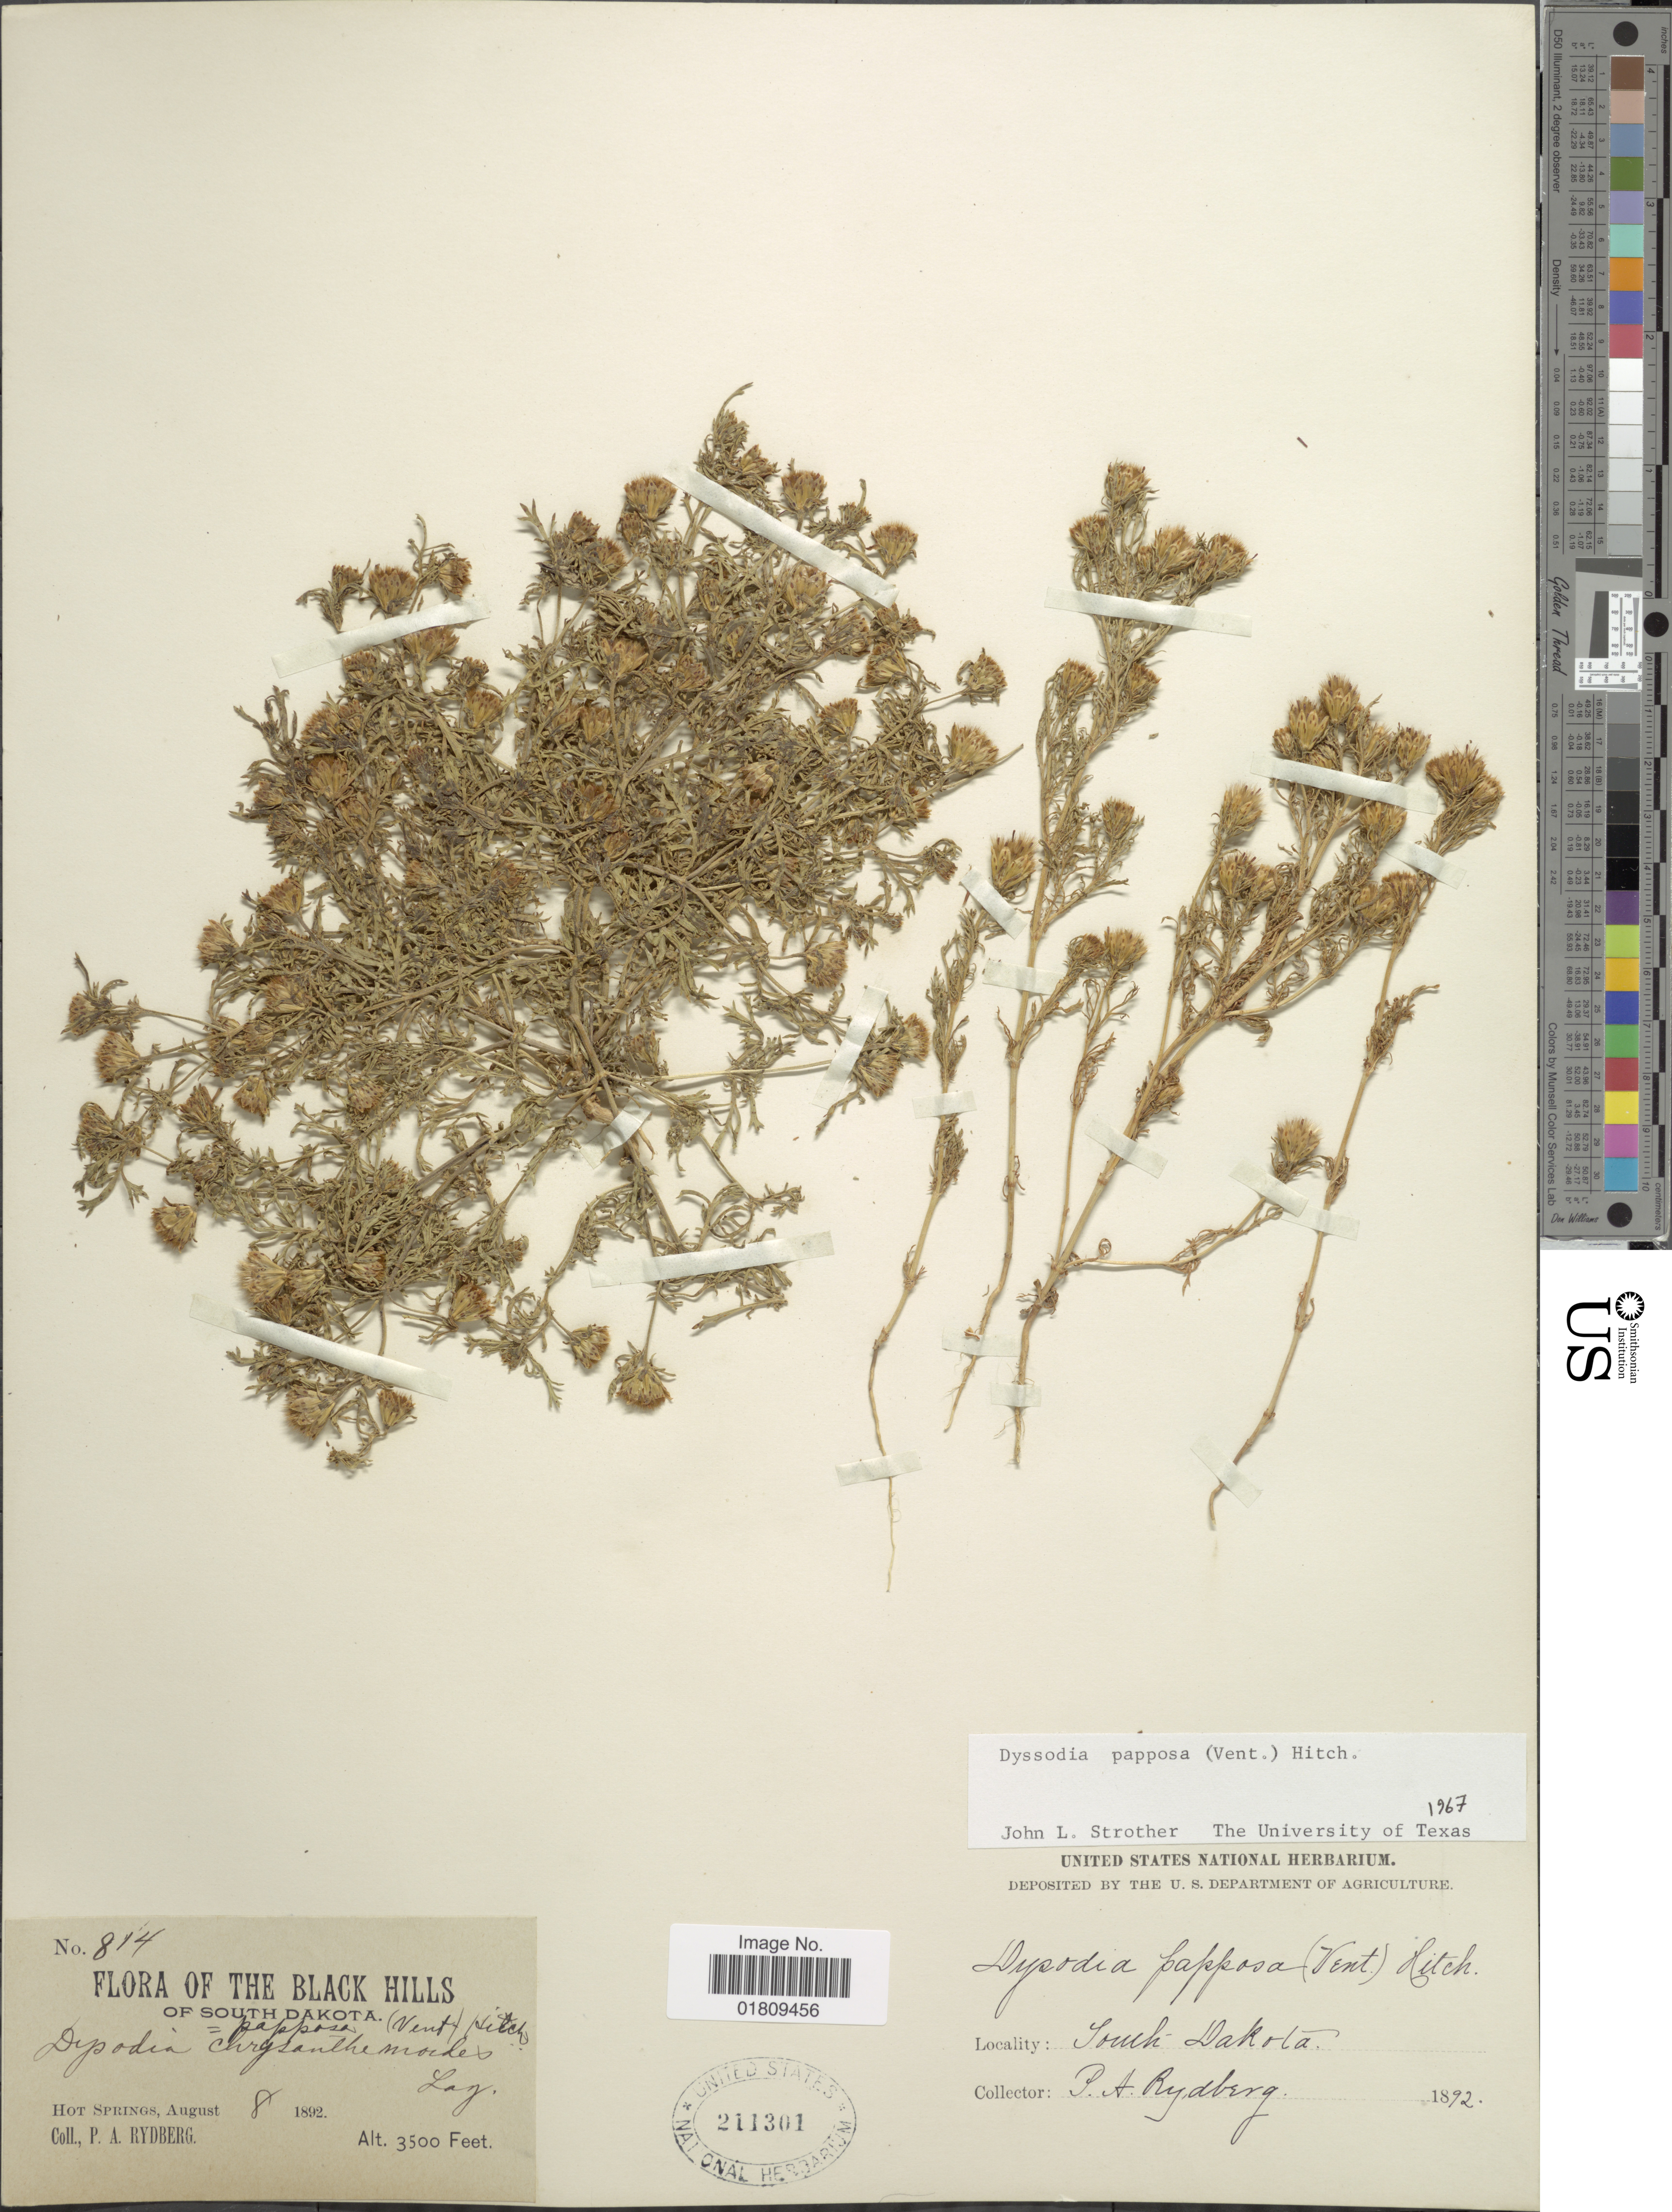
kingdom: Plantae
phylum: Tracheophyta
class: Magnoliopsida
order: Asterales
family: Asteraceae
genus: Dyssodia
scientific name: Dyssodia papposa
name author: (Vent.) Hitchc.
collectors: P. A. Rydberg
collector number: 814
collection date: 1892-08-08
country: United States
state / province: South Dakota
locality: The Black Hills, Hot Springs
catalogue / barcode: US 211301